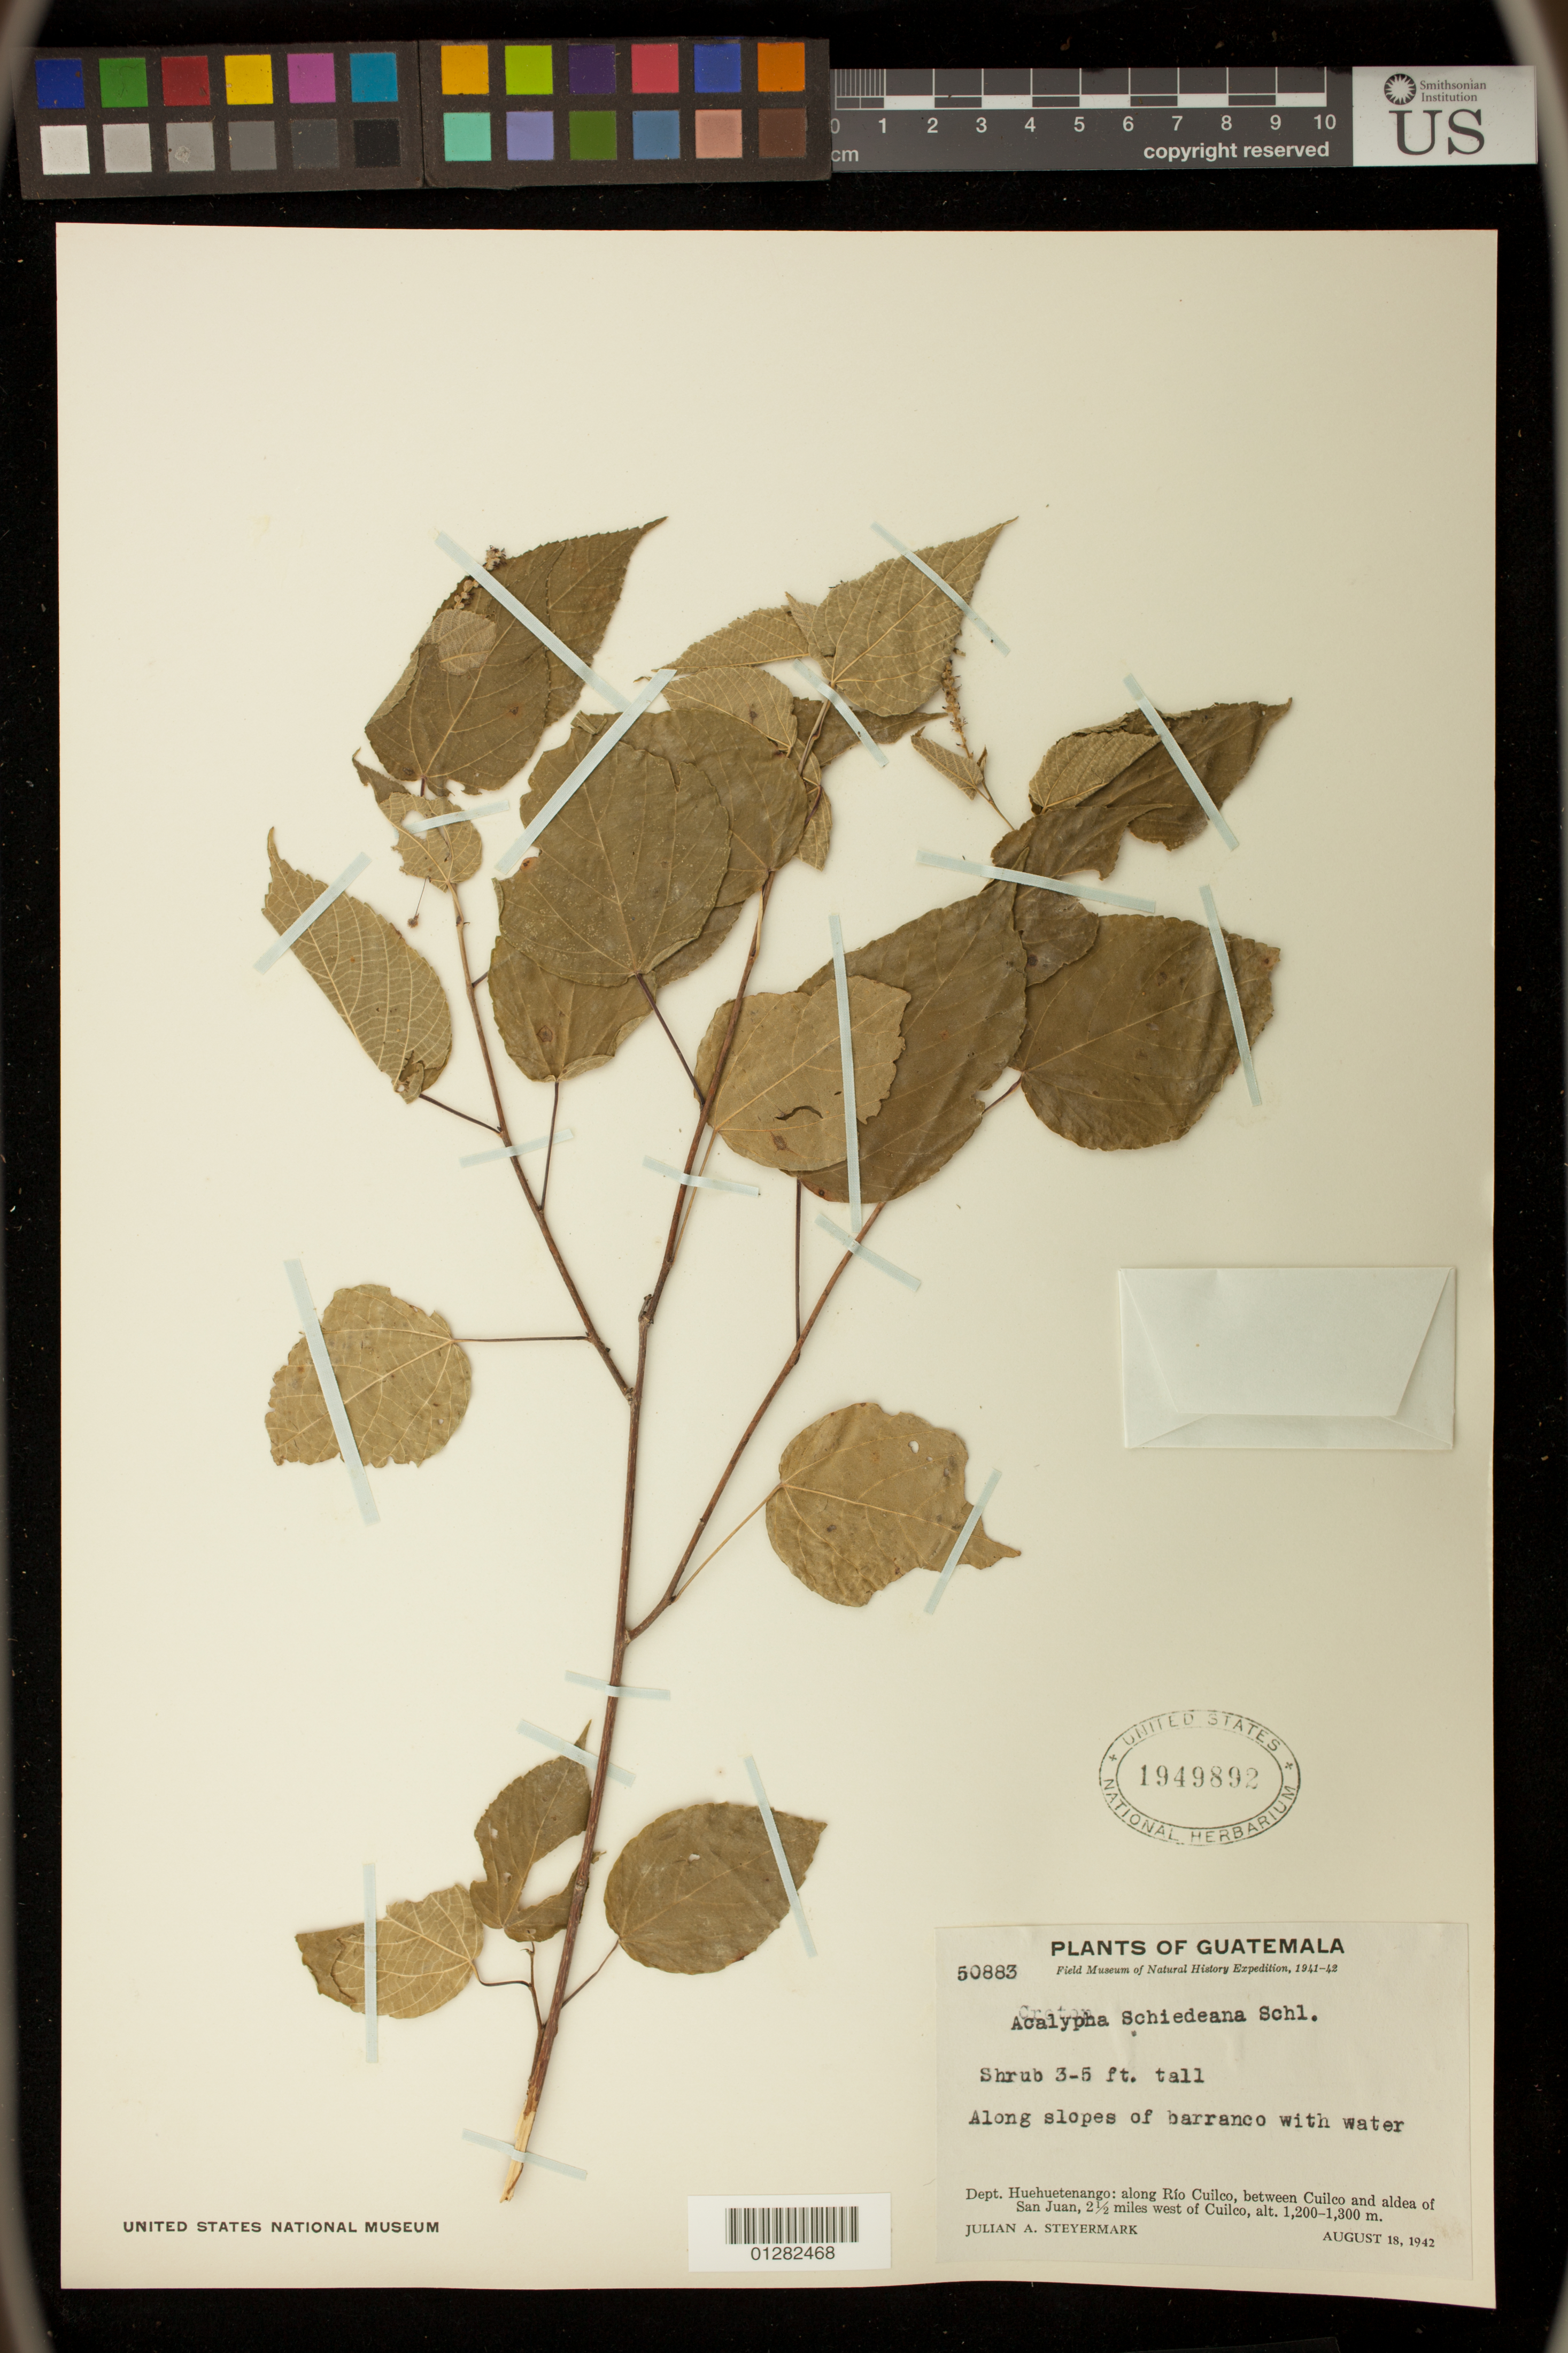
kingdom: Plantae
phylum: Tracheophyta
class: Magnoliopsida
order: Malpighiales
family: Euphorbiaceae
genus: Acalypha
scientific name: Acalypha schiedeana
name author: Schltdl.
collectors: S. Blake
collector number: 50883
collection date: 1942-08-18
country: Guatemala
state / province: Huehuetenango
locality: Along Rio Cuilco, between Cuilco and aldea of San Juan, 2 1/2 miles west of Cuilco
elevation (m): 1200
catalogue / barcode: US 1949892